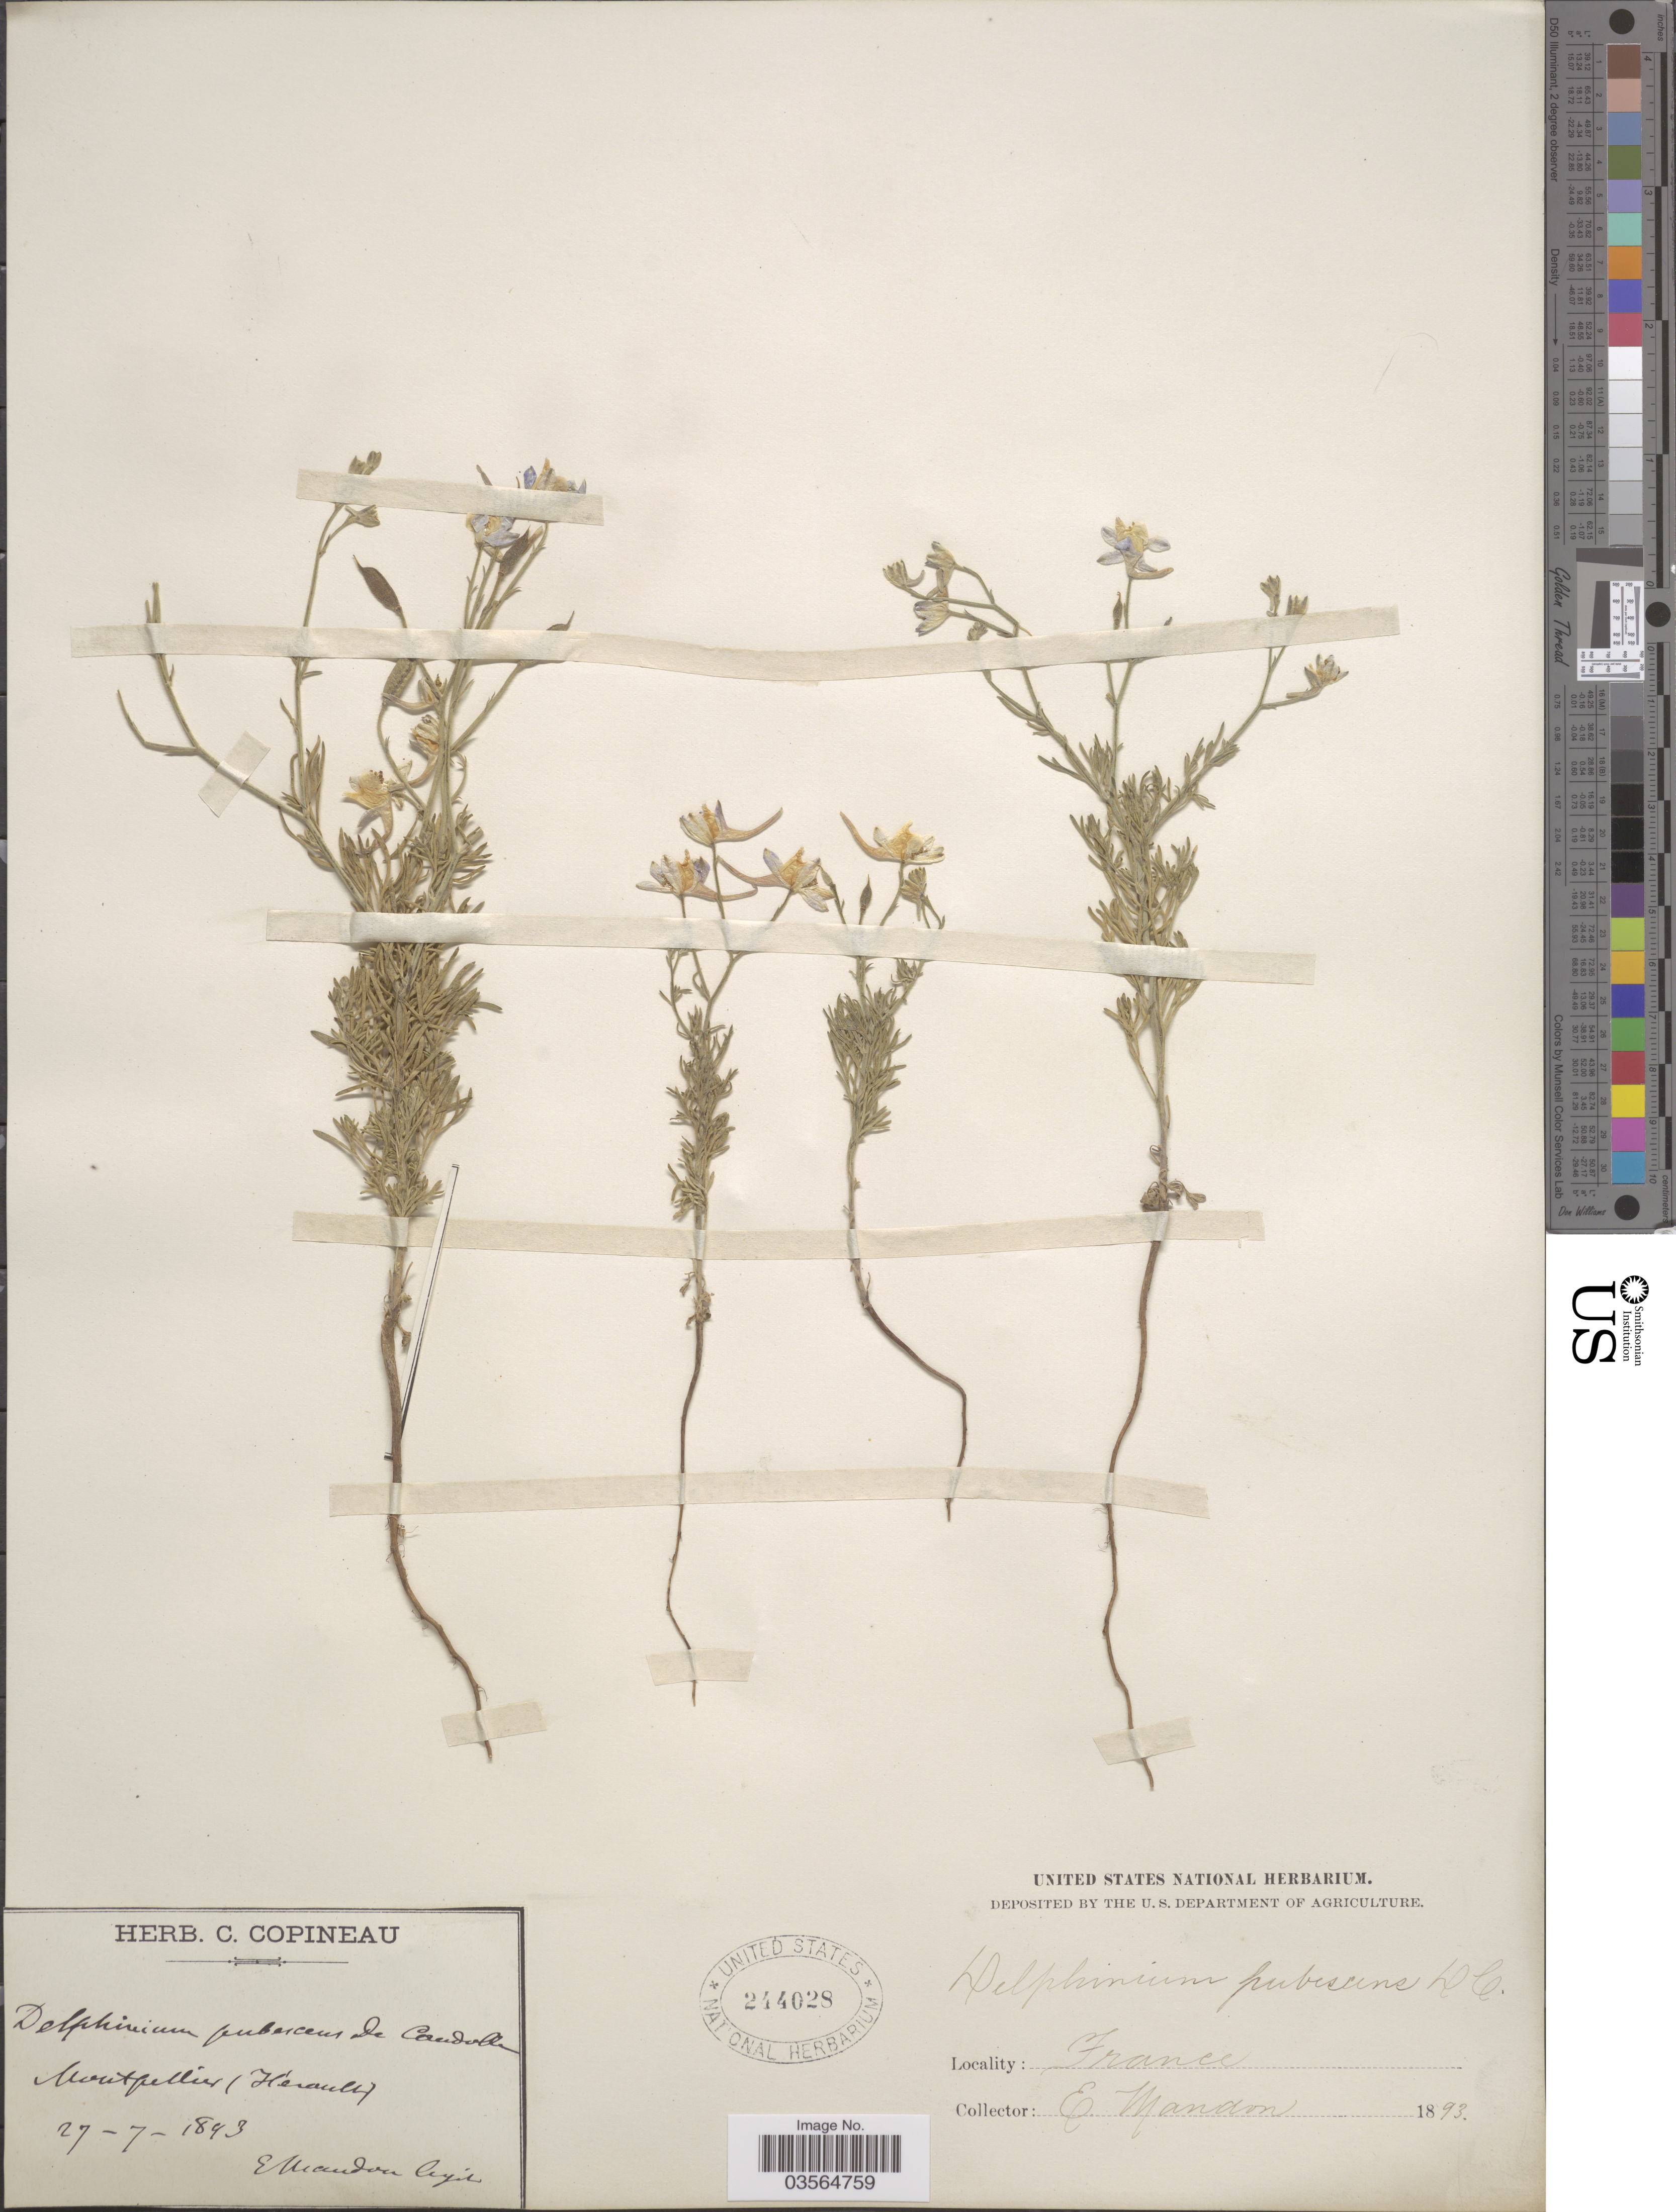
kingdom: Plantae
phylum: Tracheophyta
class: Magnoliopsida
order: Ranunculales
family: Ranunculaceae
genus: Delphinium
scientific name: Delphinium pubescens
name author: DC.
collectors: E. Mandon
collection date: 1893-07-27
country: France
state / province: Occitanie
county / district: Hérault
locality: Montpellier (Herault).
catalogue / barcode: US 244028